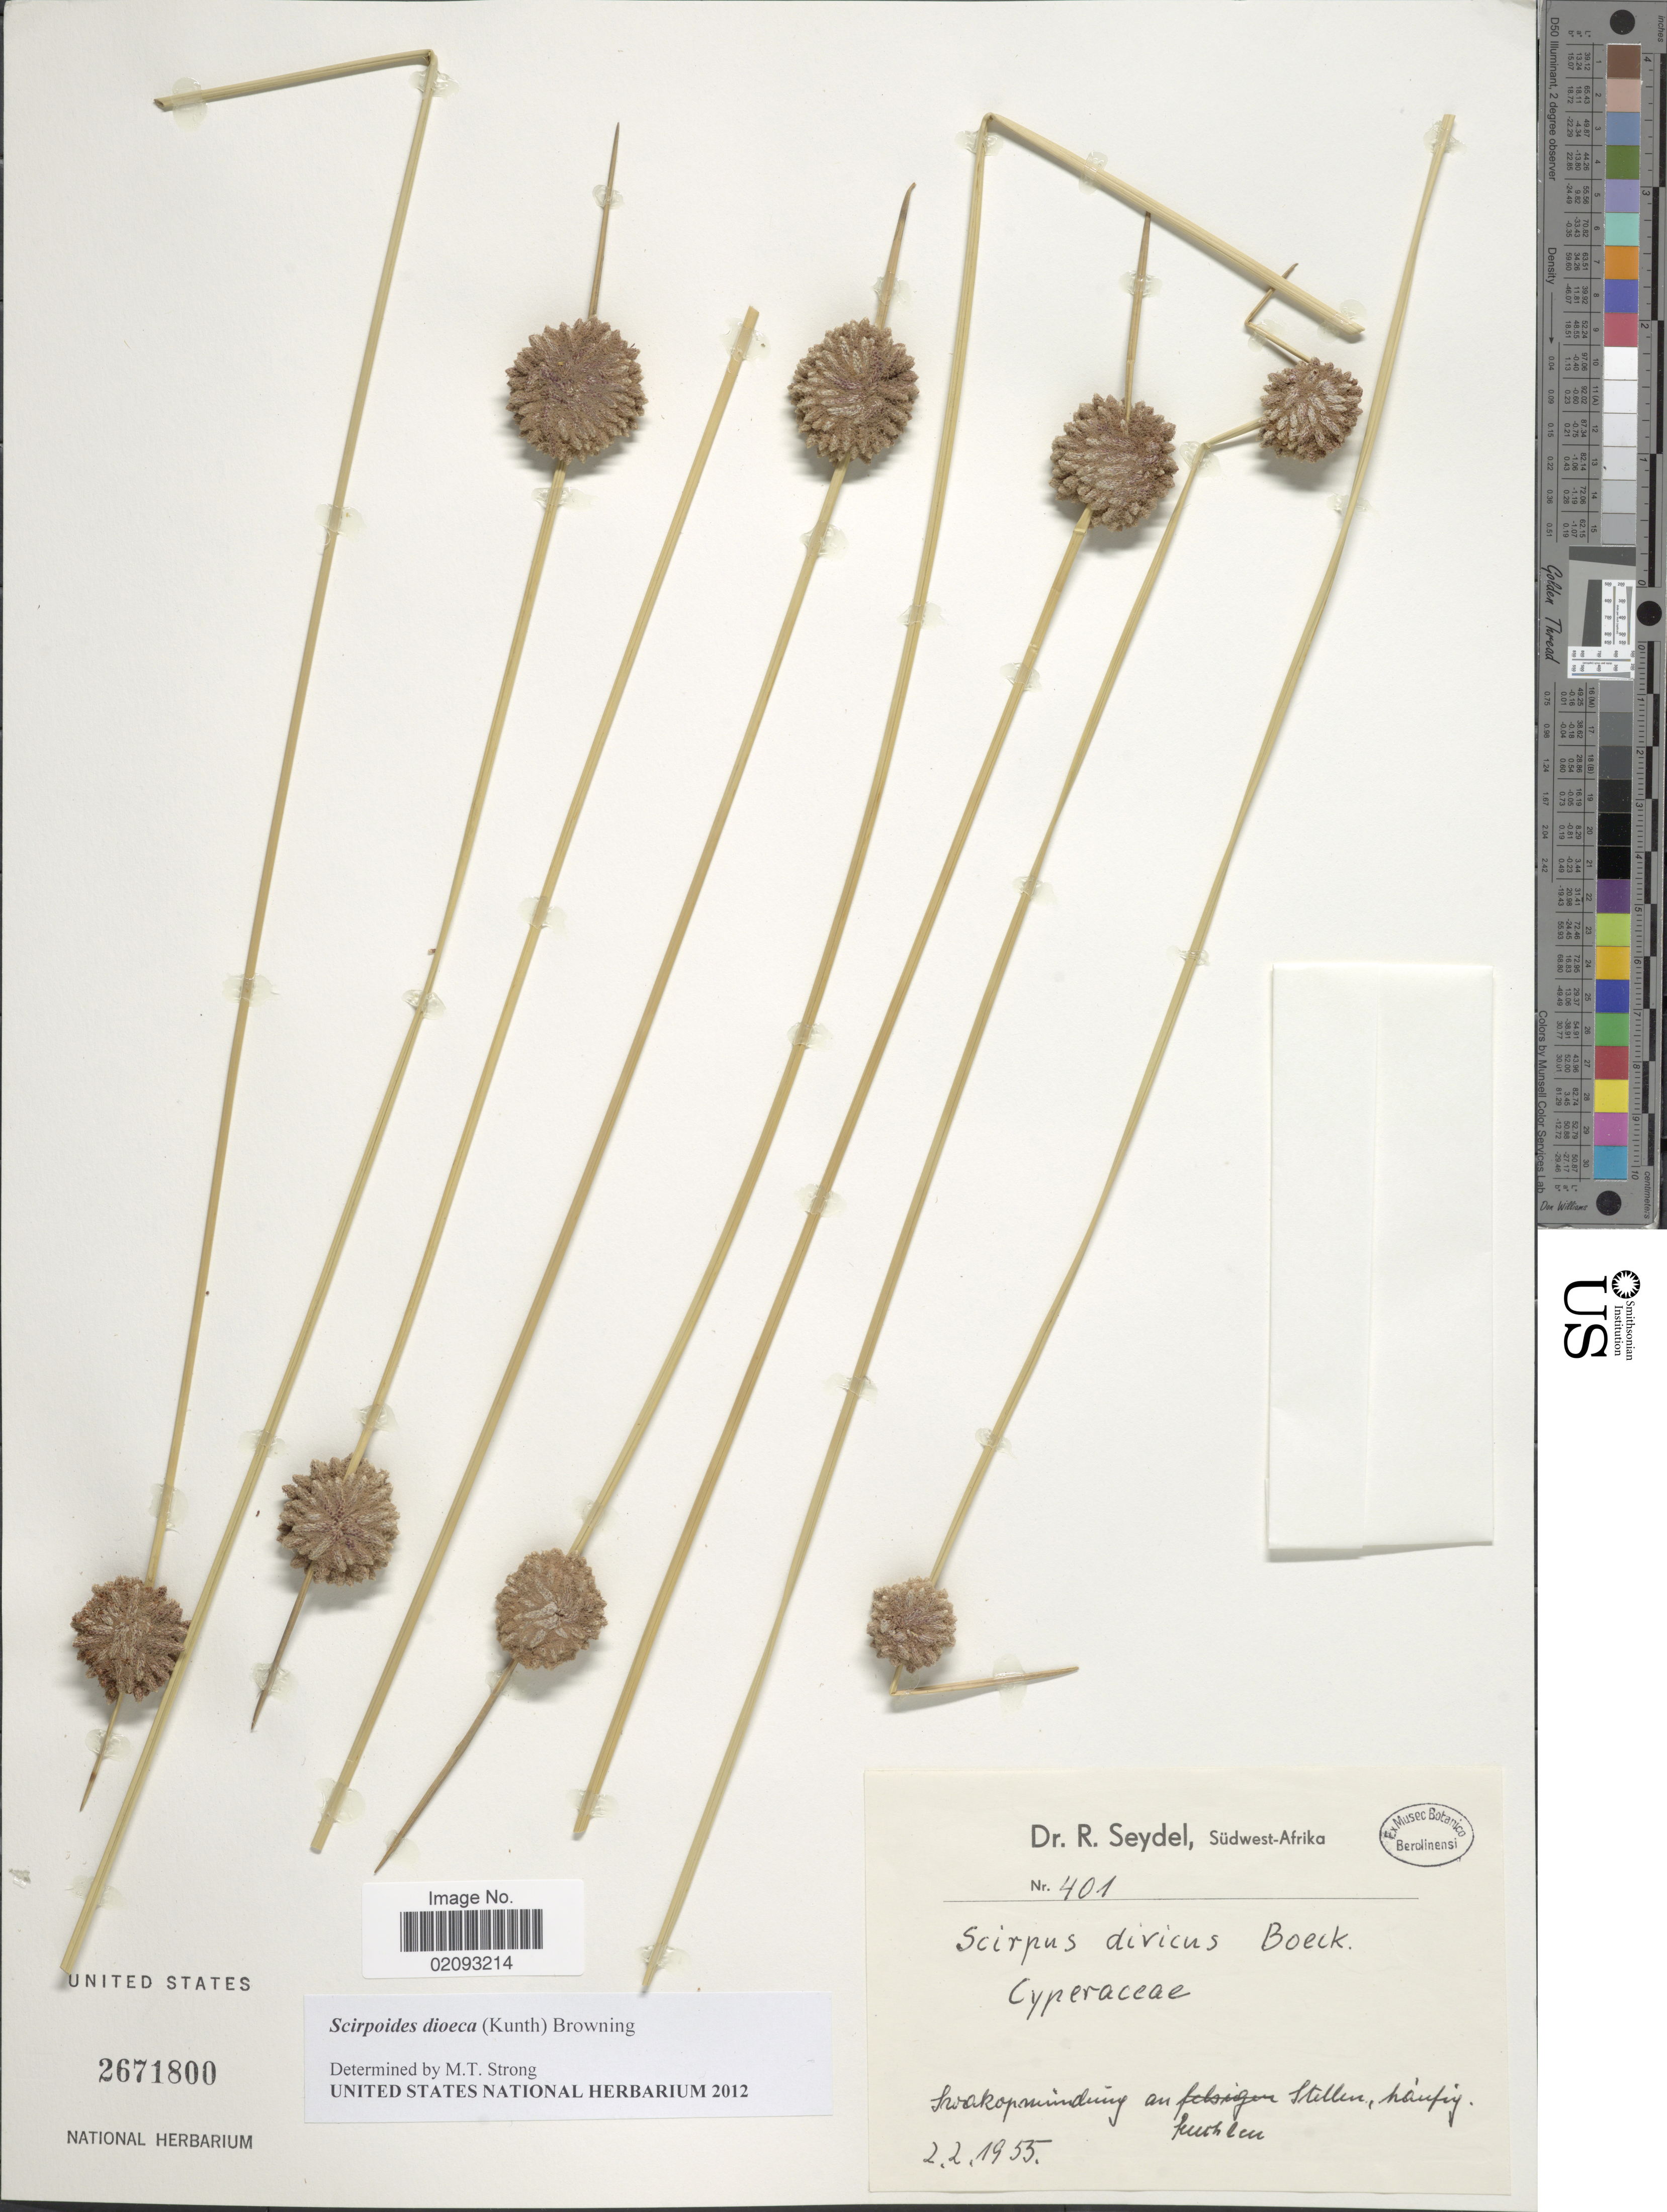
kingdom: Plantae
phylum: Tracheophyta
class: Liliopsida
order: Poales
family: Cyperaceae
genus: Afroscirpoides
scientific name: Afroscirpoides dioeca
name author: (Kunth) Garcia-Madr. & Muasya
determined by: Strong, M. T., (US), Smithsonian Institution - National Museum of Natural History (UNITED STATES)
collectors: R. Seydel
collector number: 401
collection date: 1955-02-02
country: Namibia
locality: Südwest-Afrika. Swakopmundung.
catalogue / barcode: US 2671800